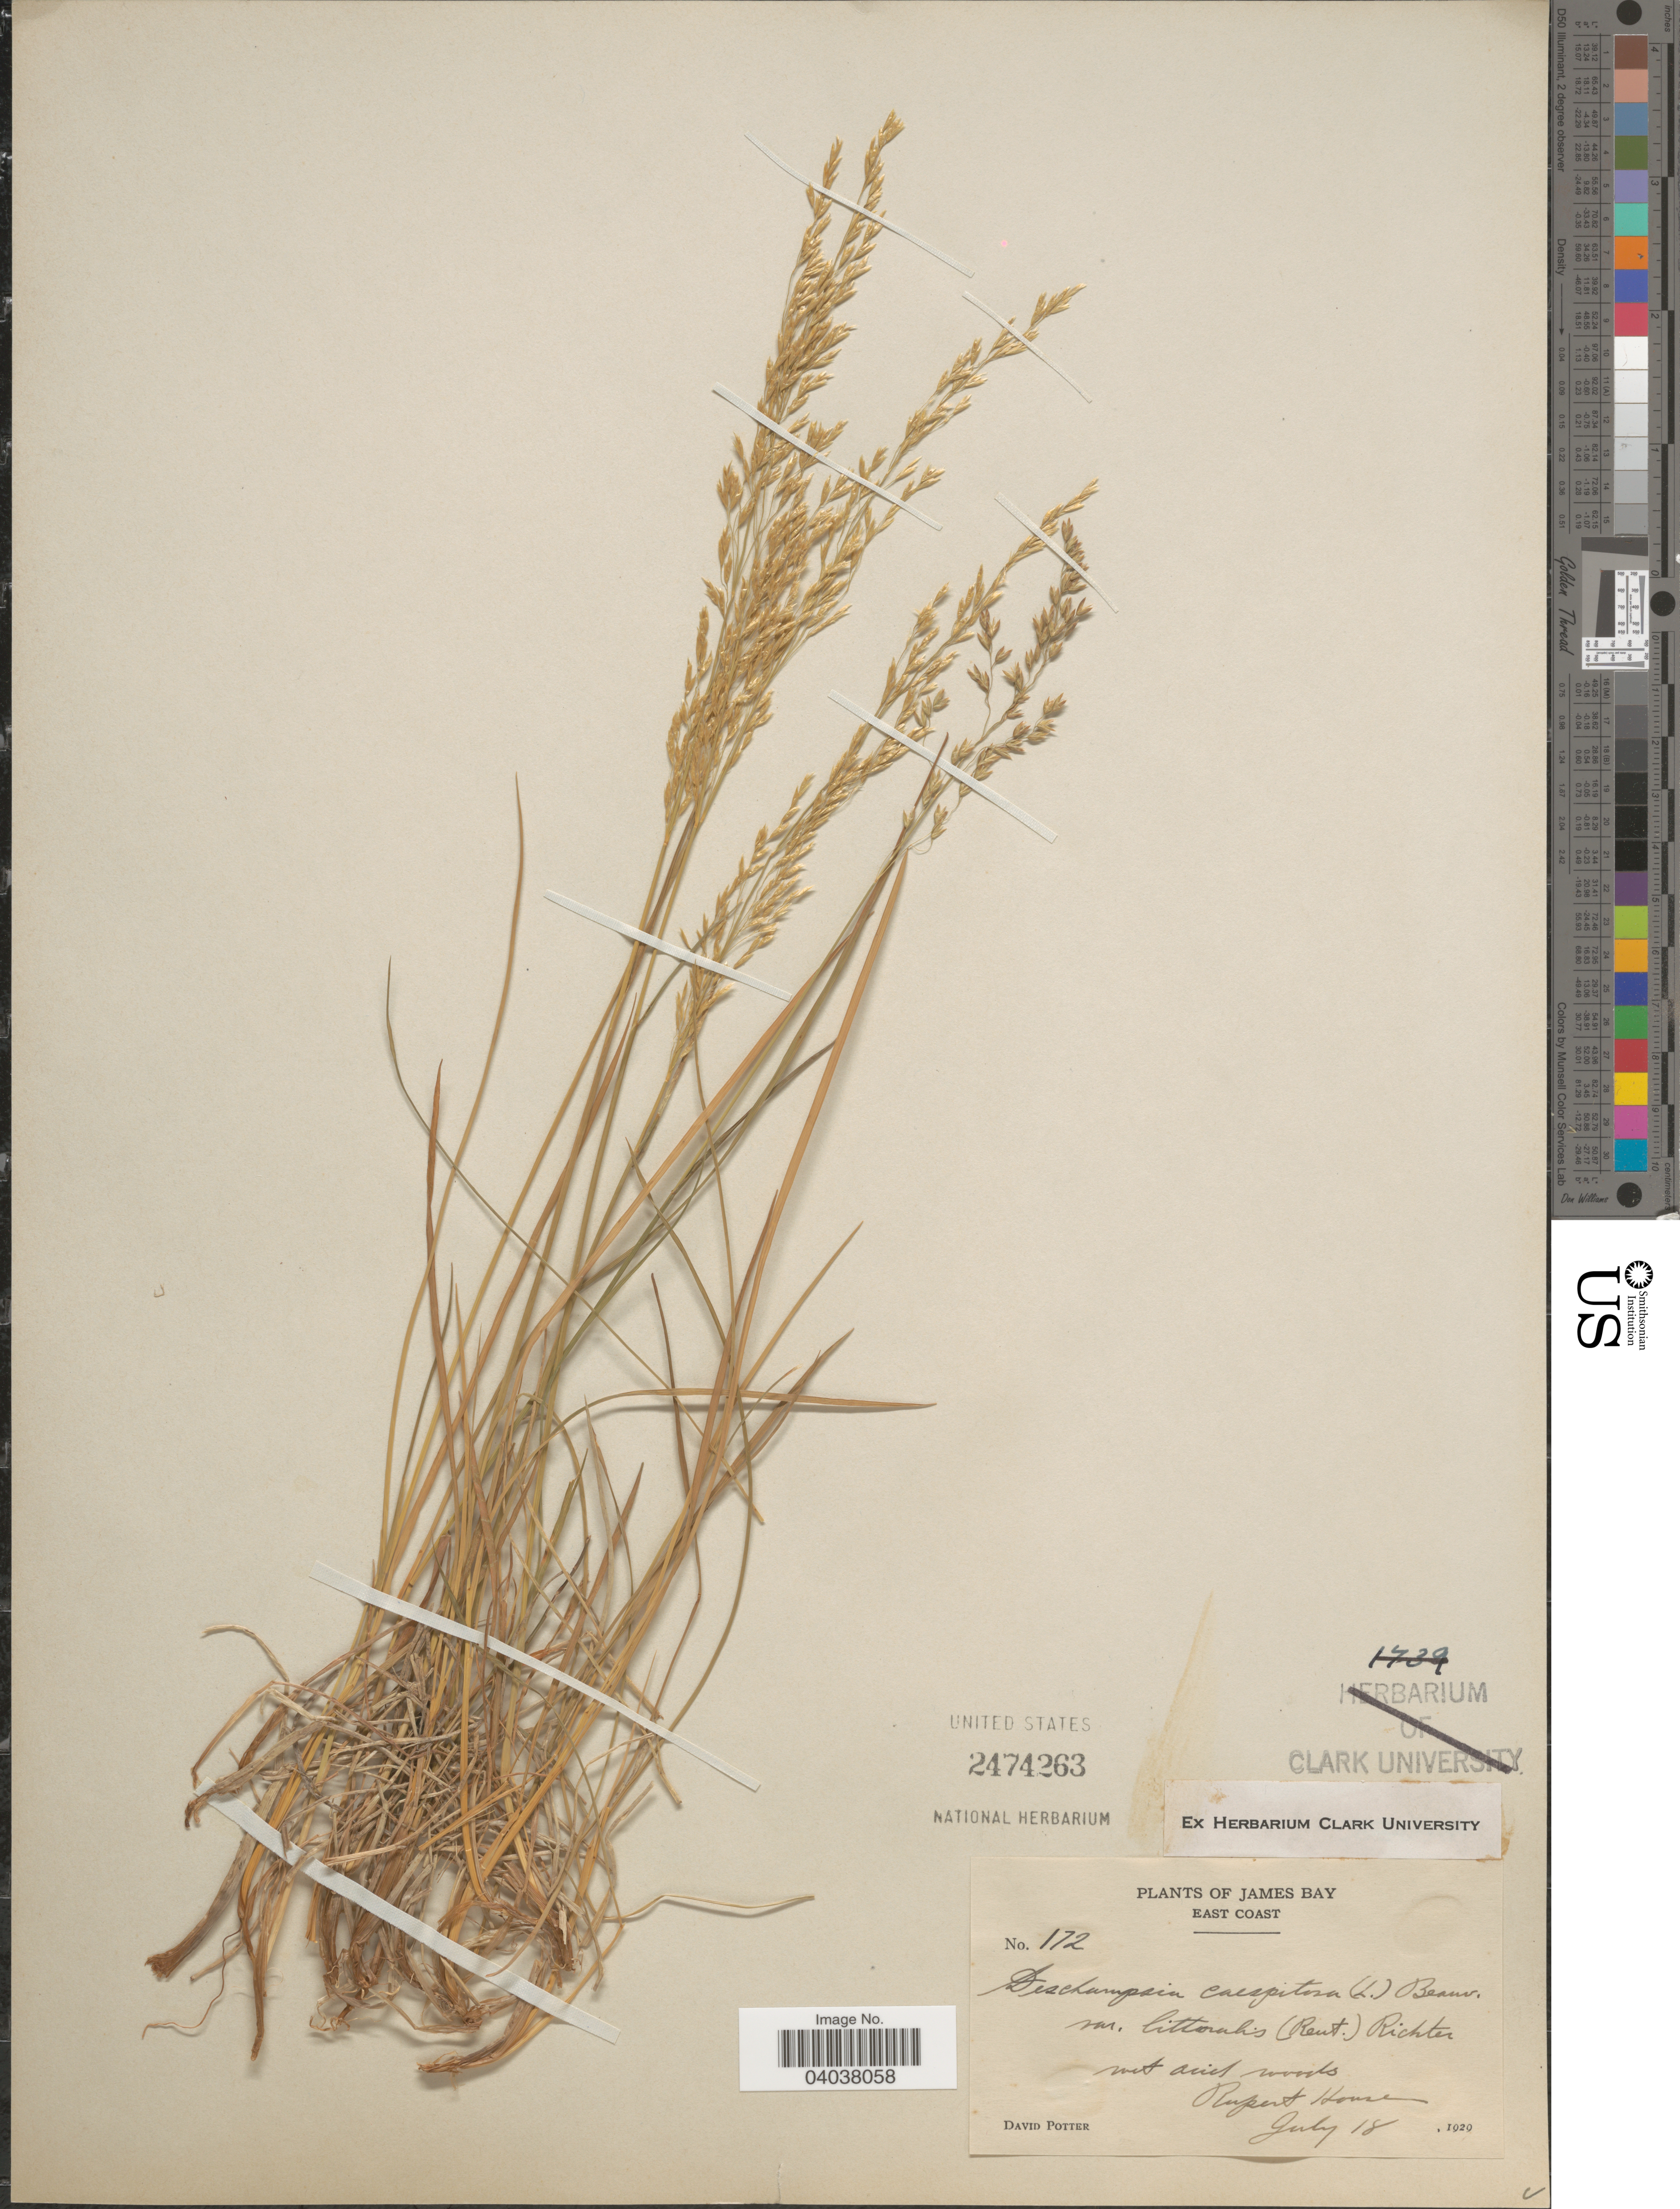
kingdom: Plantae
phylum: Tracheophyta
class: Liliopsida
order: Poales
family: Poaceae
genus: Deschampsia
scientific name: Deschampsia cespitosa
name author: (L.) P. Beauv.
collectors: D. Potter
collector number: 172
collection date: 1929-07-18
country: Canada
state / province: Quebec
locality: James Bay. East Coast. Rupert House.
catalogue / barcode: US 2474263